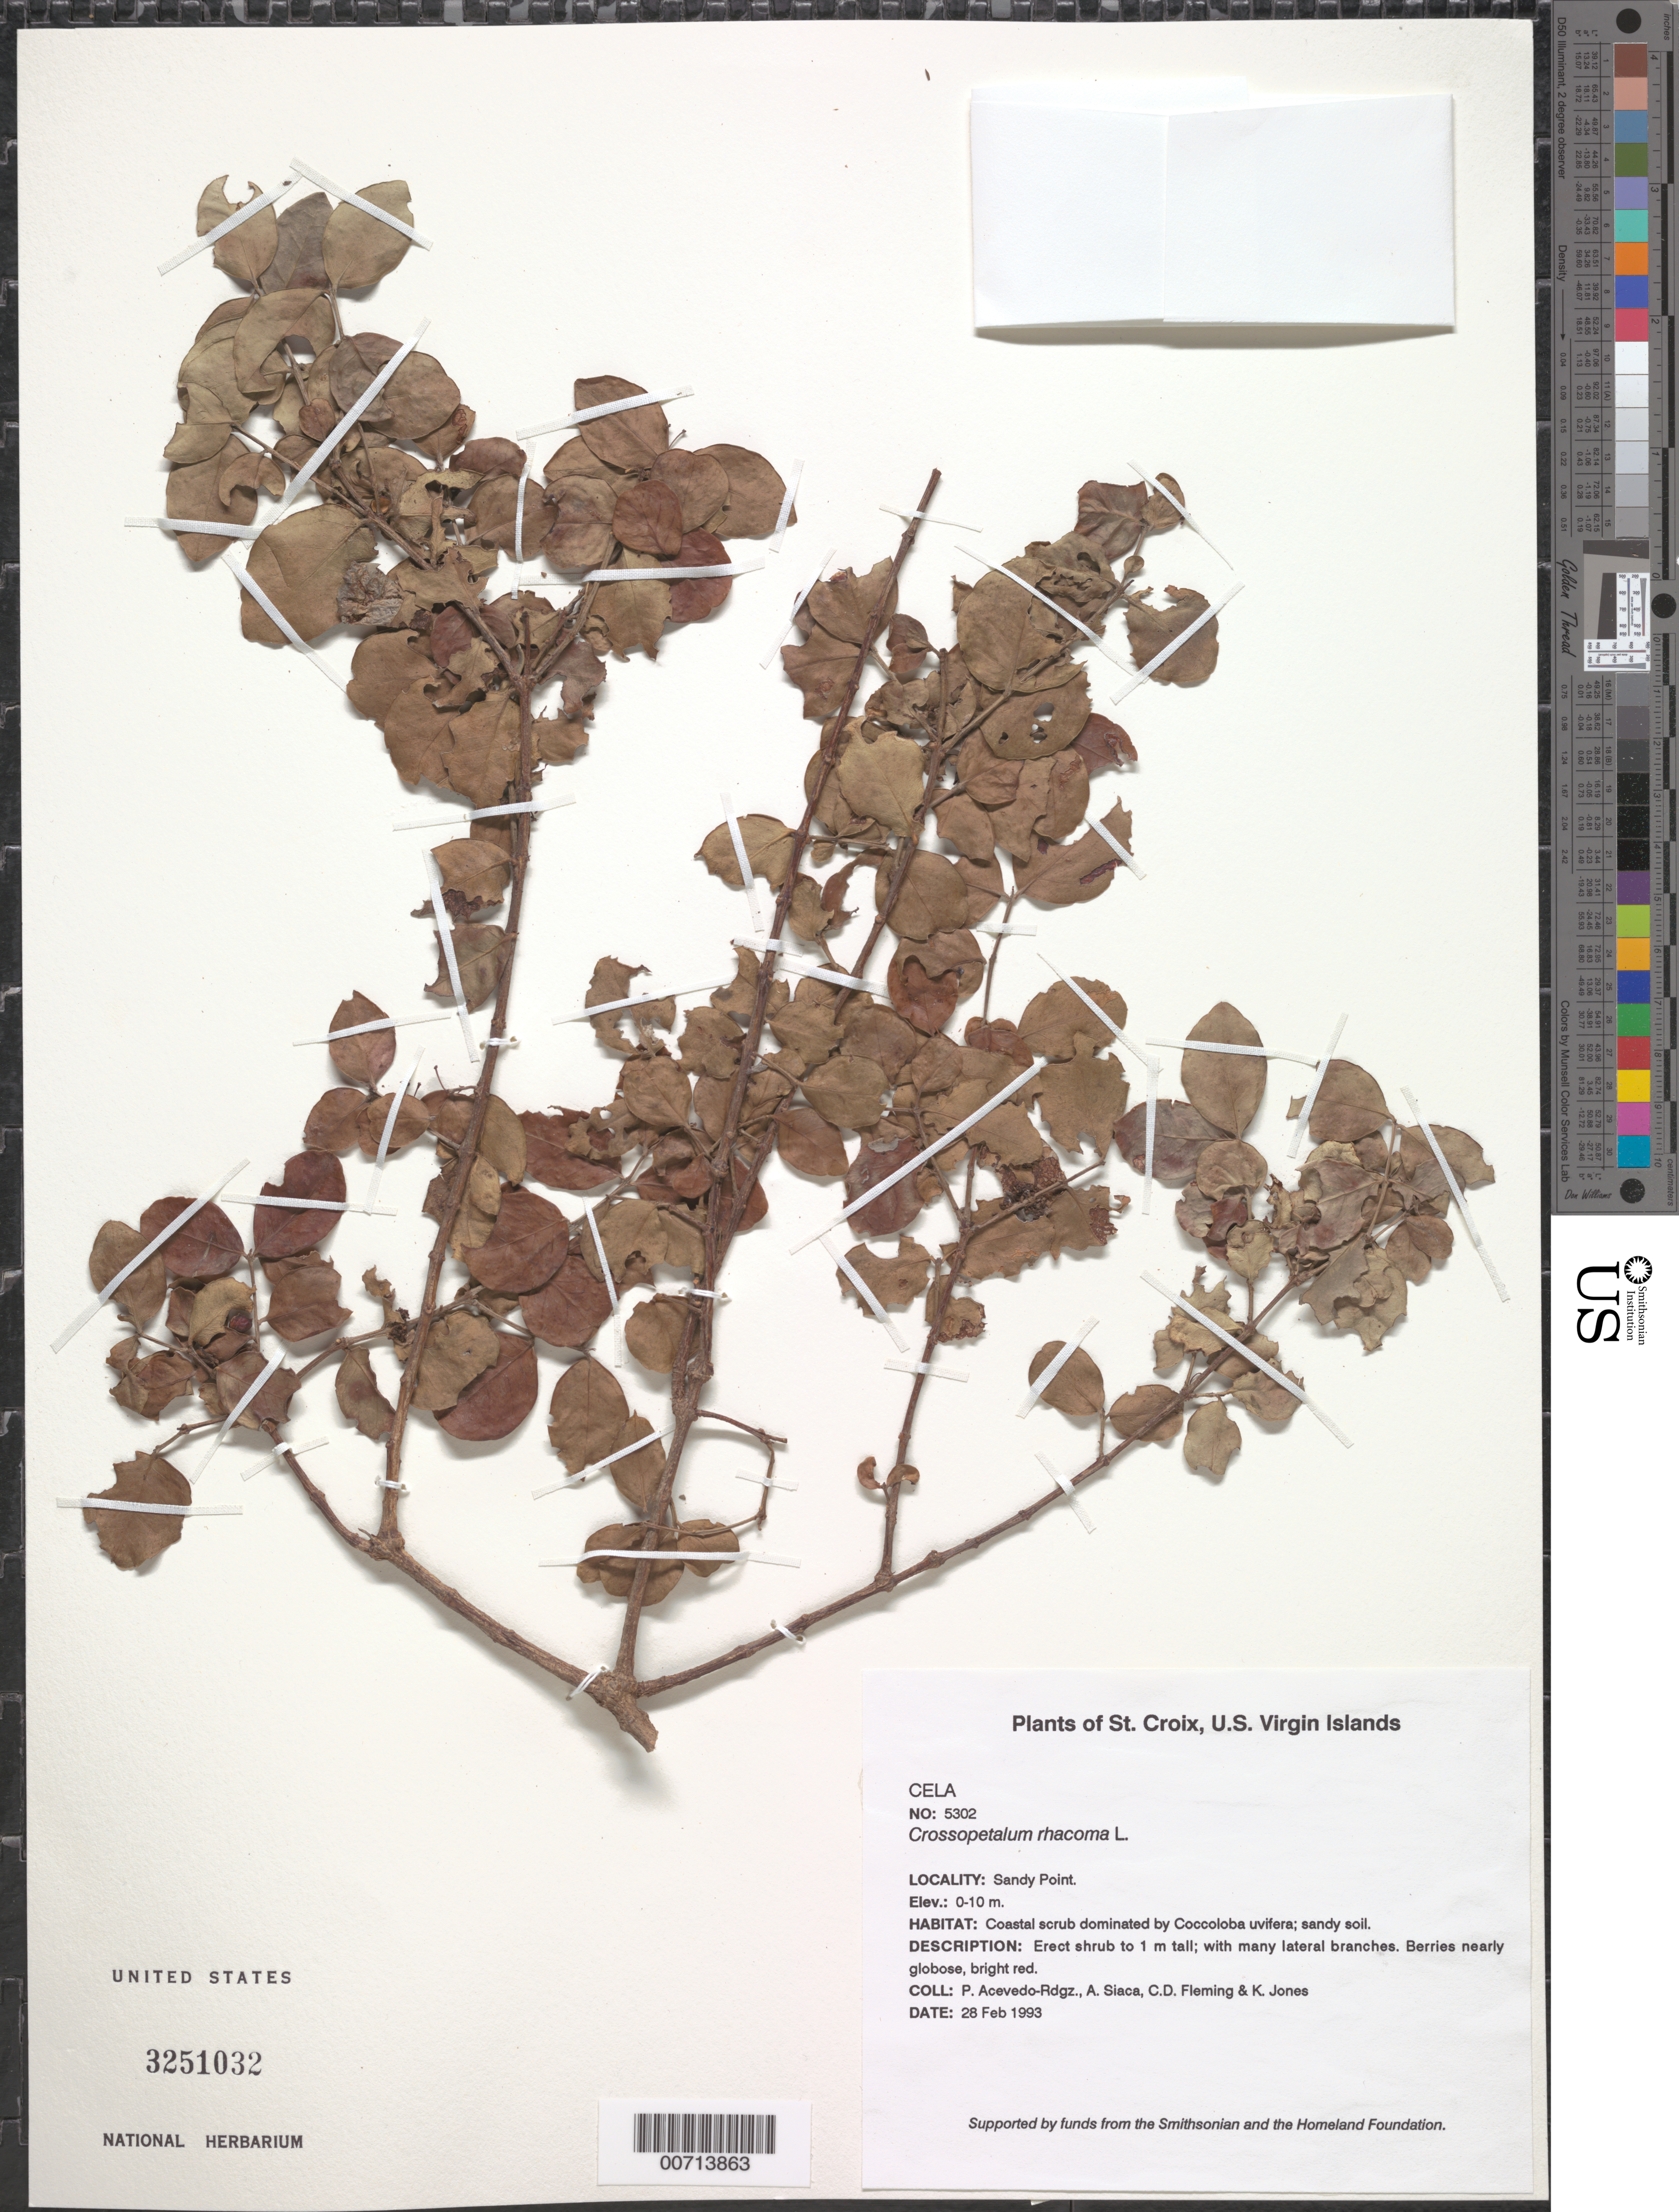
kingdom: Plantae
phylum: Tracheophyta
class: Magnoliopsida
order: Celastrales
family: Celastraceae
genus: Crossopetalum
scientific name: Crossopetalum rhacoma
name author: Crantz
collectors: P. Acevedo-Rodr., A. Siaca, C. Fleming & K. Jones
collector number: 5302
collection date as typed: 28 Feb 1993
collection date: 1993-02-28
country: U.S. Virgin Islands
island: St. Croix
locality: Sandy Point.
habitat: Coastal scrub dominated by Coccoloba uvifera; sandy soil.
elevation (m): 0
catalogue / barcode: US 3251032